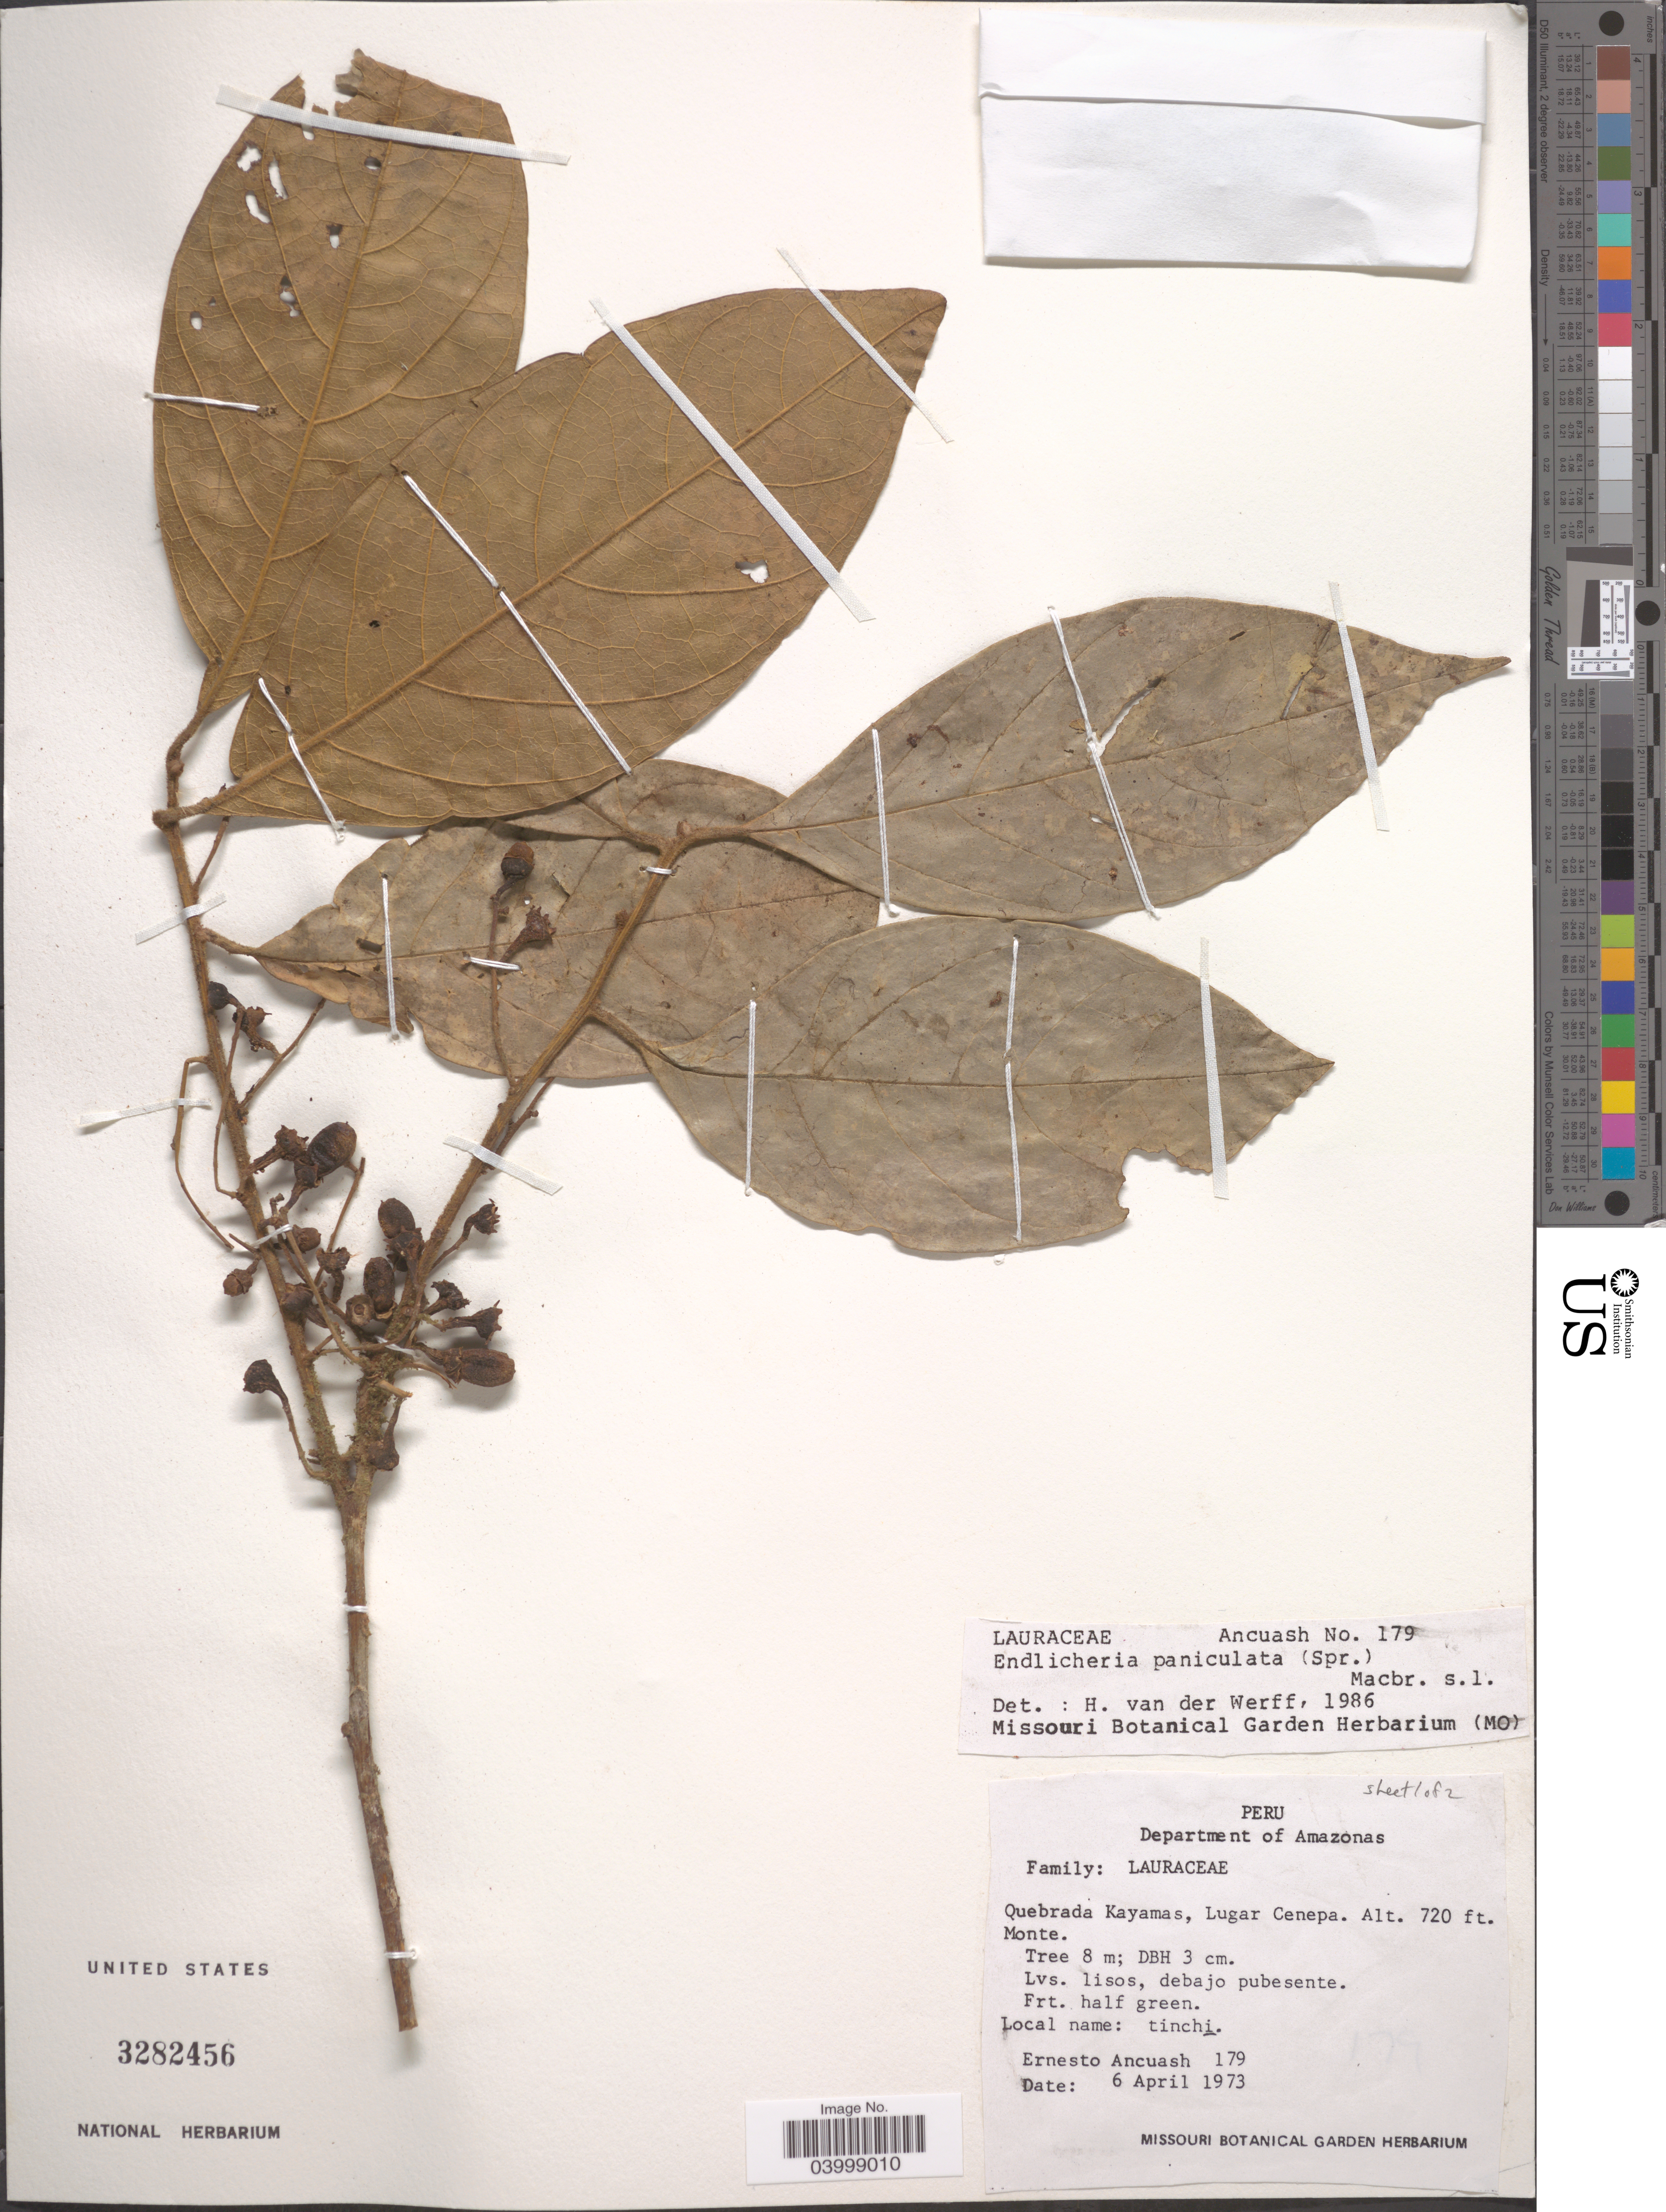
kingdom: Plantae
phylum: Tracheophyta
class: Magnoliopsida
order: Laurales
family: Lauraceae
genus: Endlicheria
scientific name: Endlicheria paniculata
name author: (Spreng.) J.F. Macbr.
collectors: E. Ancuash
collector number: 179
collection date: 1973-04-06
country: Peru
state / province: Amazonas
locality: Department of Amazonas. Quebrada Kayamas, Lugar Cenepa. Monte.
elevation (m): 219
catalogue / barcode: US 3282456